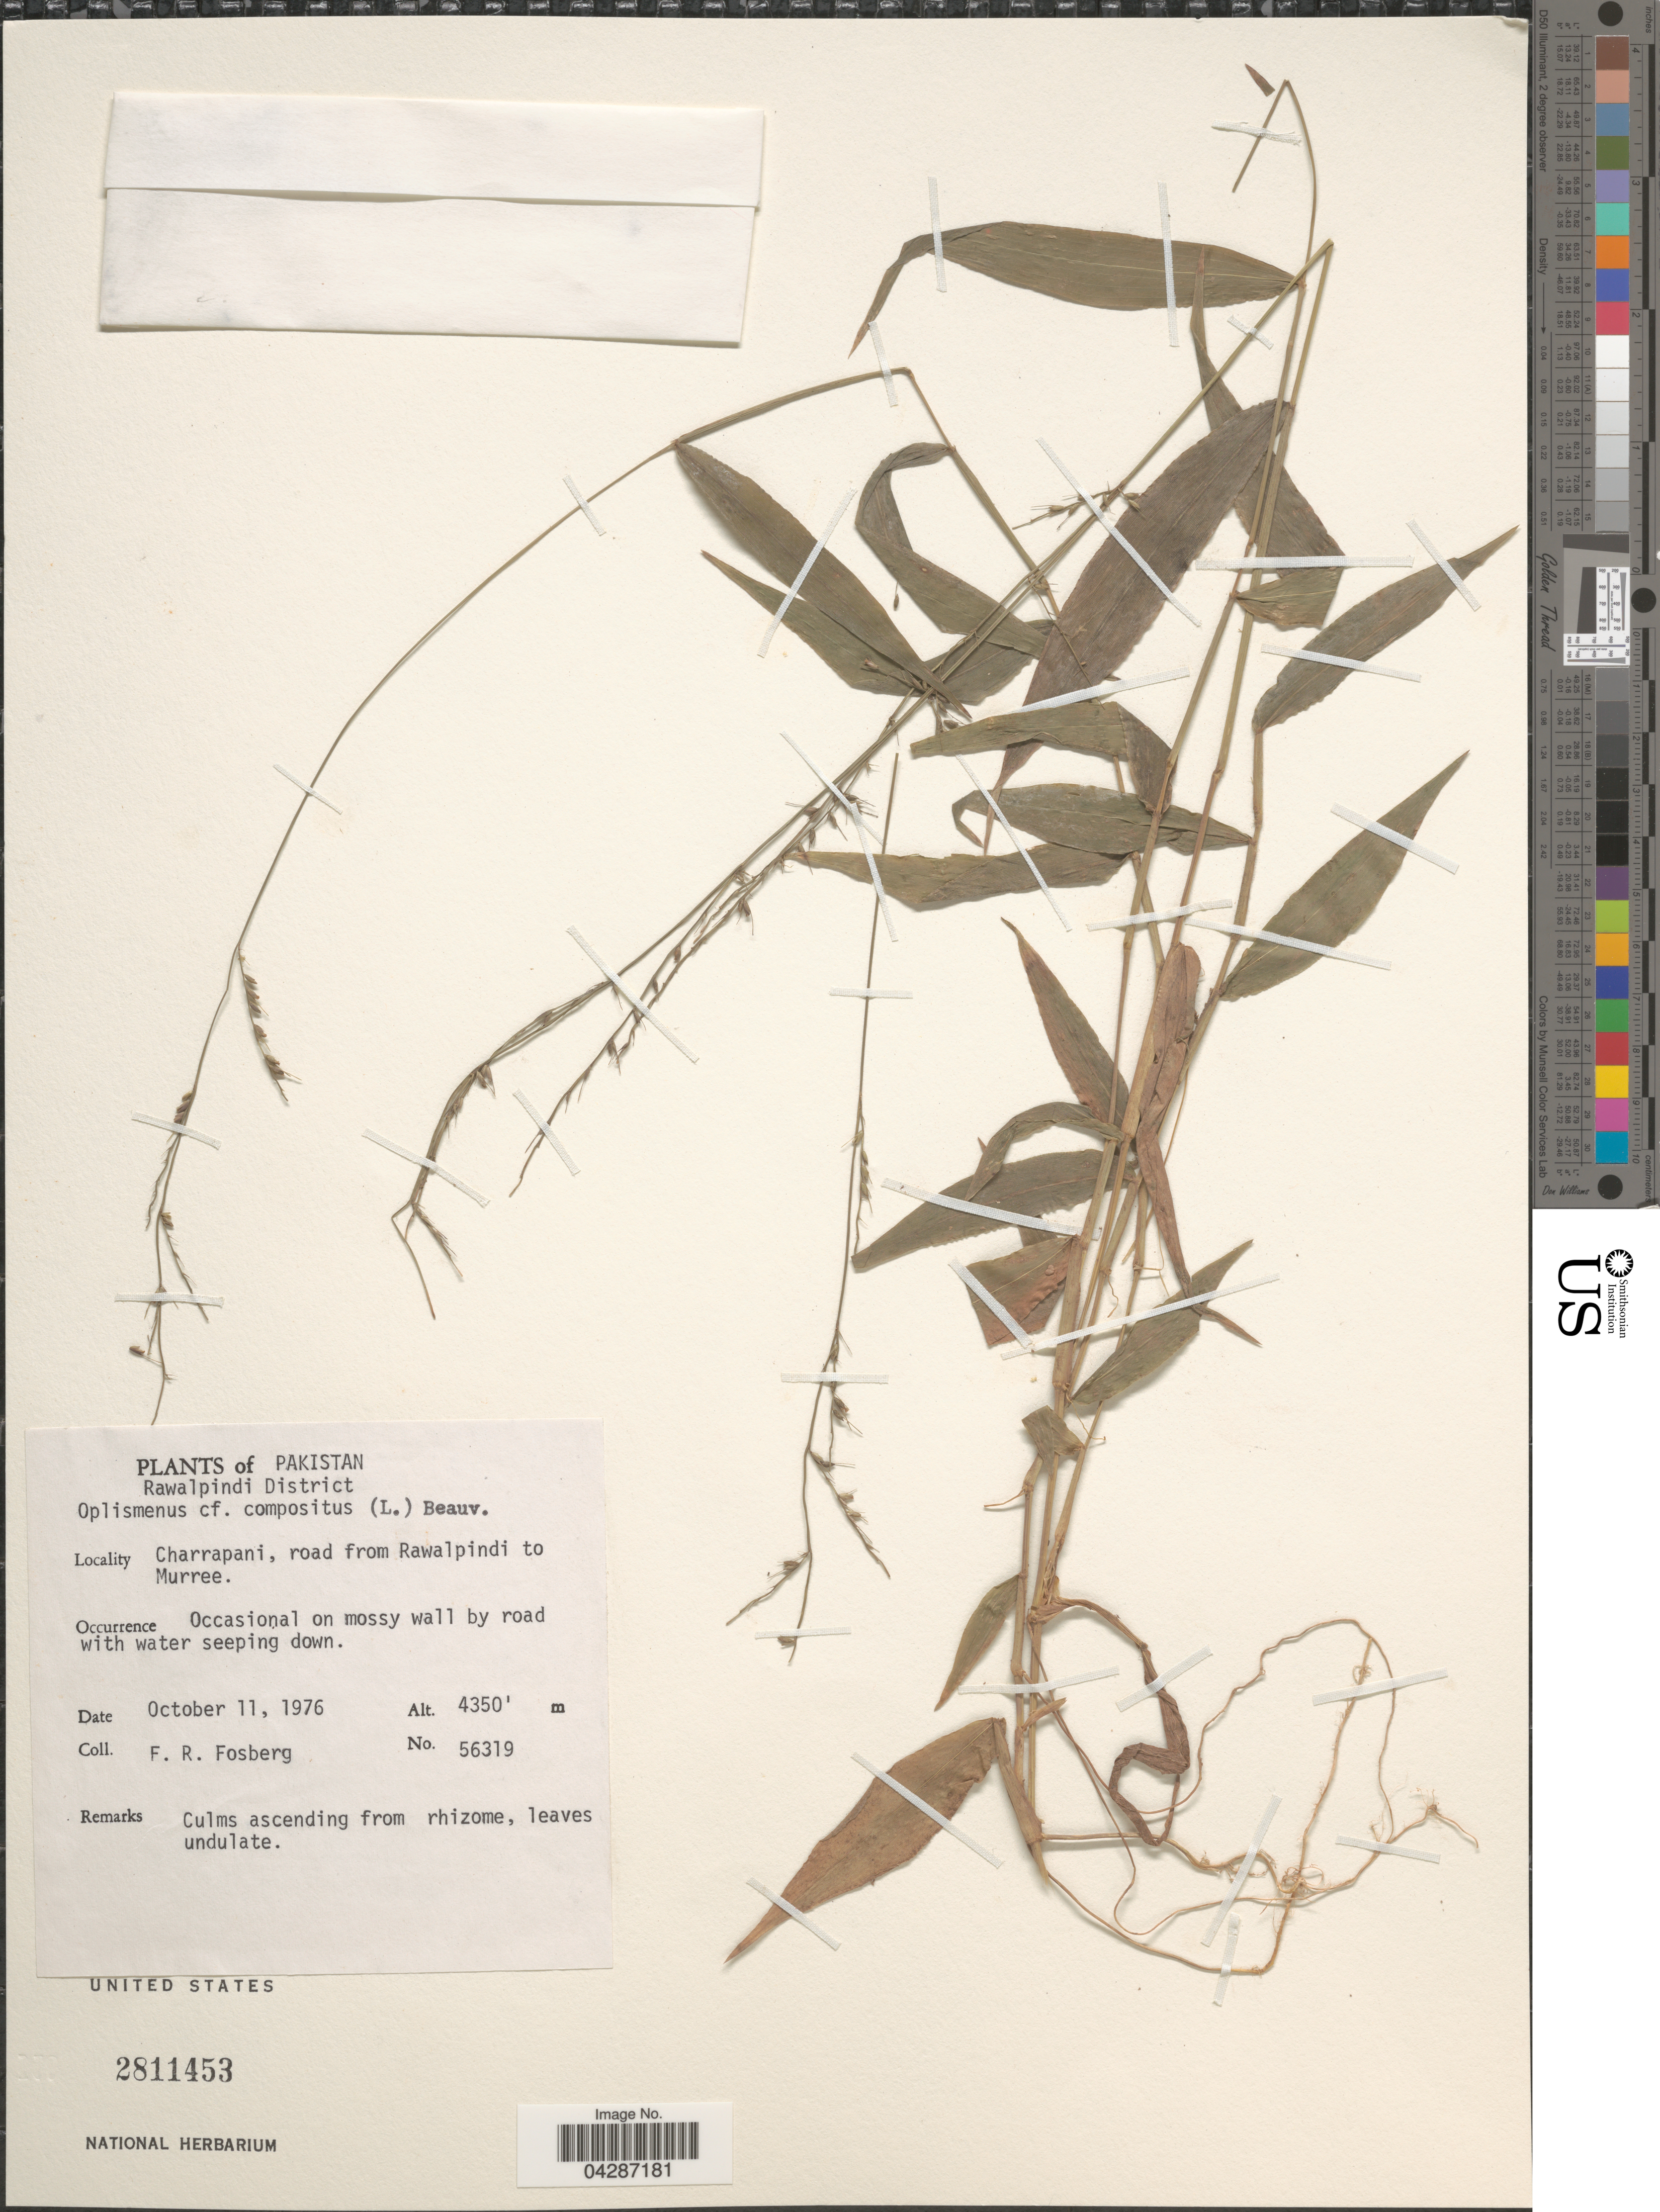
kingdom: Plantae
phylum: Tracheophyta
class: Liliopsida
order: Poales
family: Poaceae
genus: Oplismenus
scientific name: Oplismenus compositus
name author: (L.) P. Beauv.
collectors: F. R. Fosberg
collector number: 56319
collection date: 1976-10-11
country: Pakistan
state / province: Punjab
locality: Rawalpindi District. Charrapani, road from Rawalpindi to Murree. Occasional on mossy wall by road with water seeping down.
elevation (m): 1326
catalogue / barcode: US 2811453